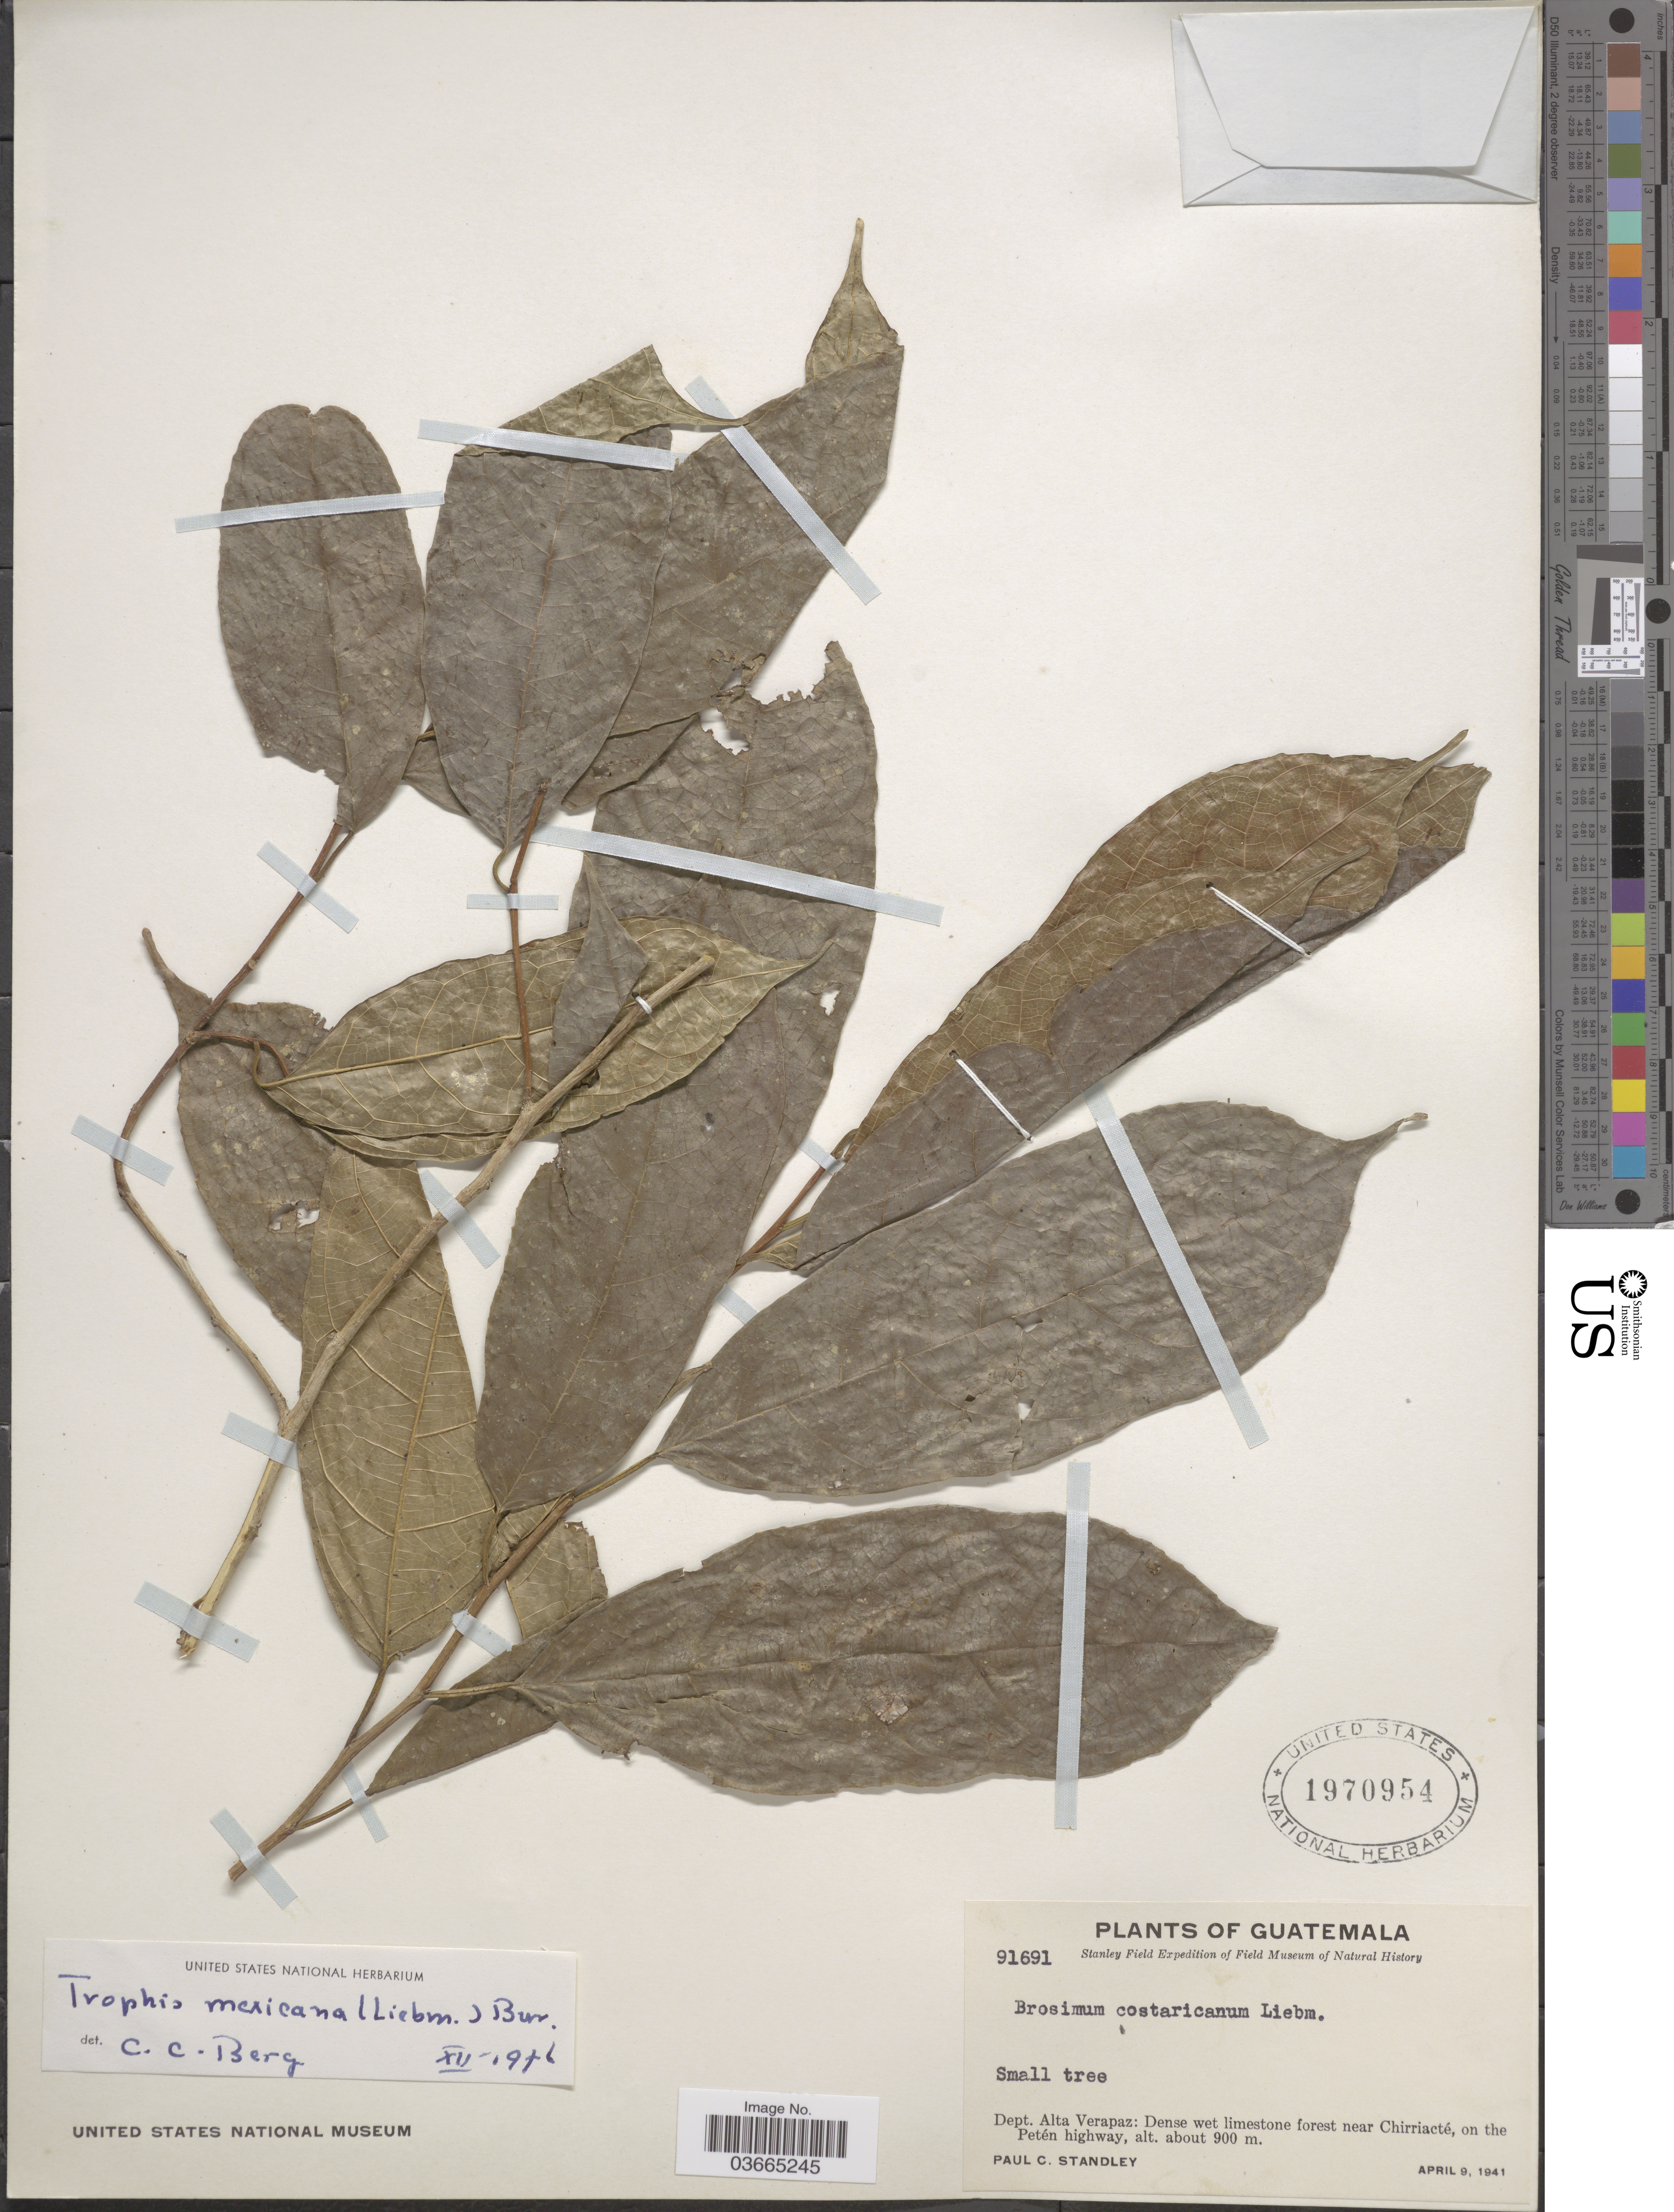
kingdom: Plantae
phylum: Tracheophyta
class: Magnoliopsida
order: Rosales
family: Moraceae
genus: Trophis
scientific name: Trophis mexicana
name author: (Liebm.) Bureau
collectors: P. C. Standley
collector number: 91691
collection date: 1941-04-09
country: Guatemala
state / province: Alta Verapaz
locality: Dept. Alta Verapaz: Dense wet limestone forest near Chirriacté, on the Petén highway.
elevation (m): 900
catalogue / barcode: US 1970954